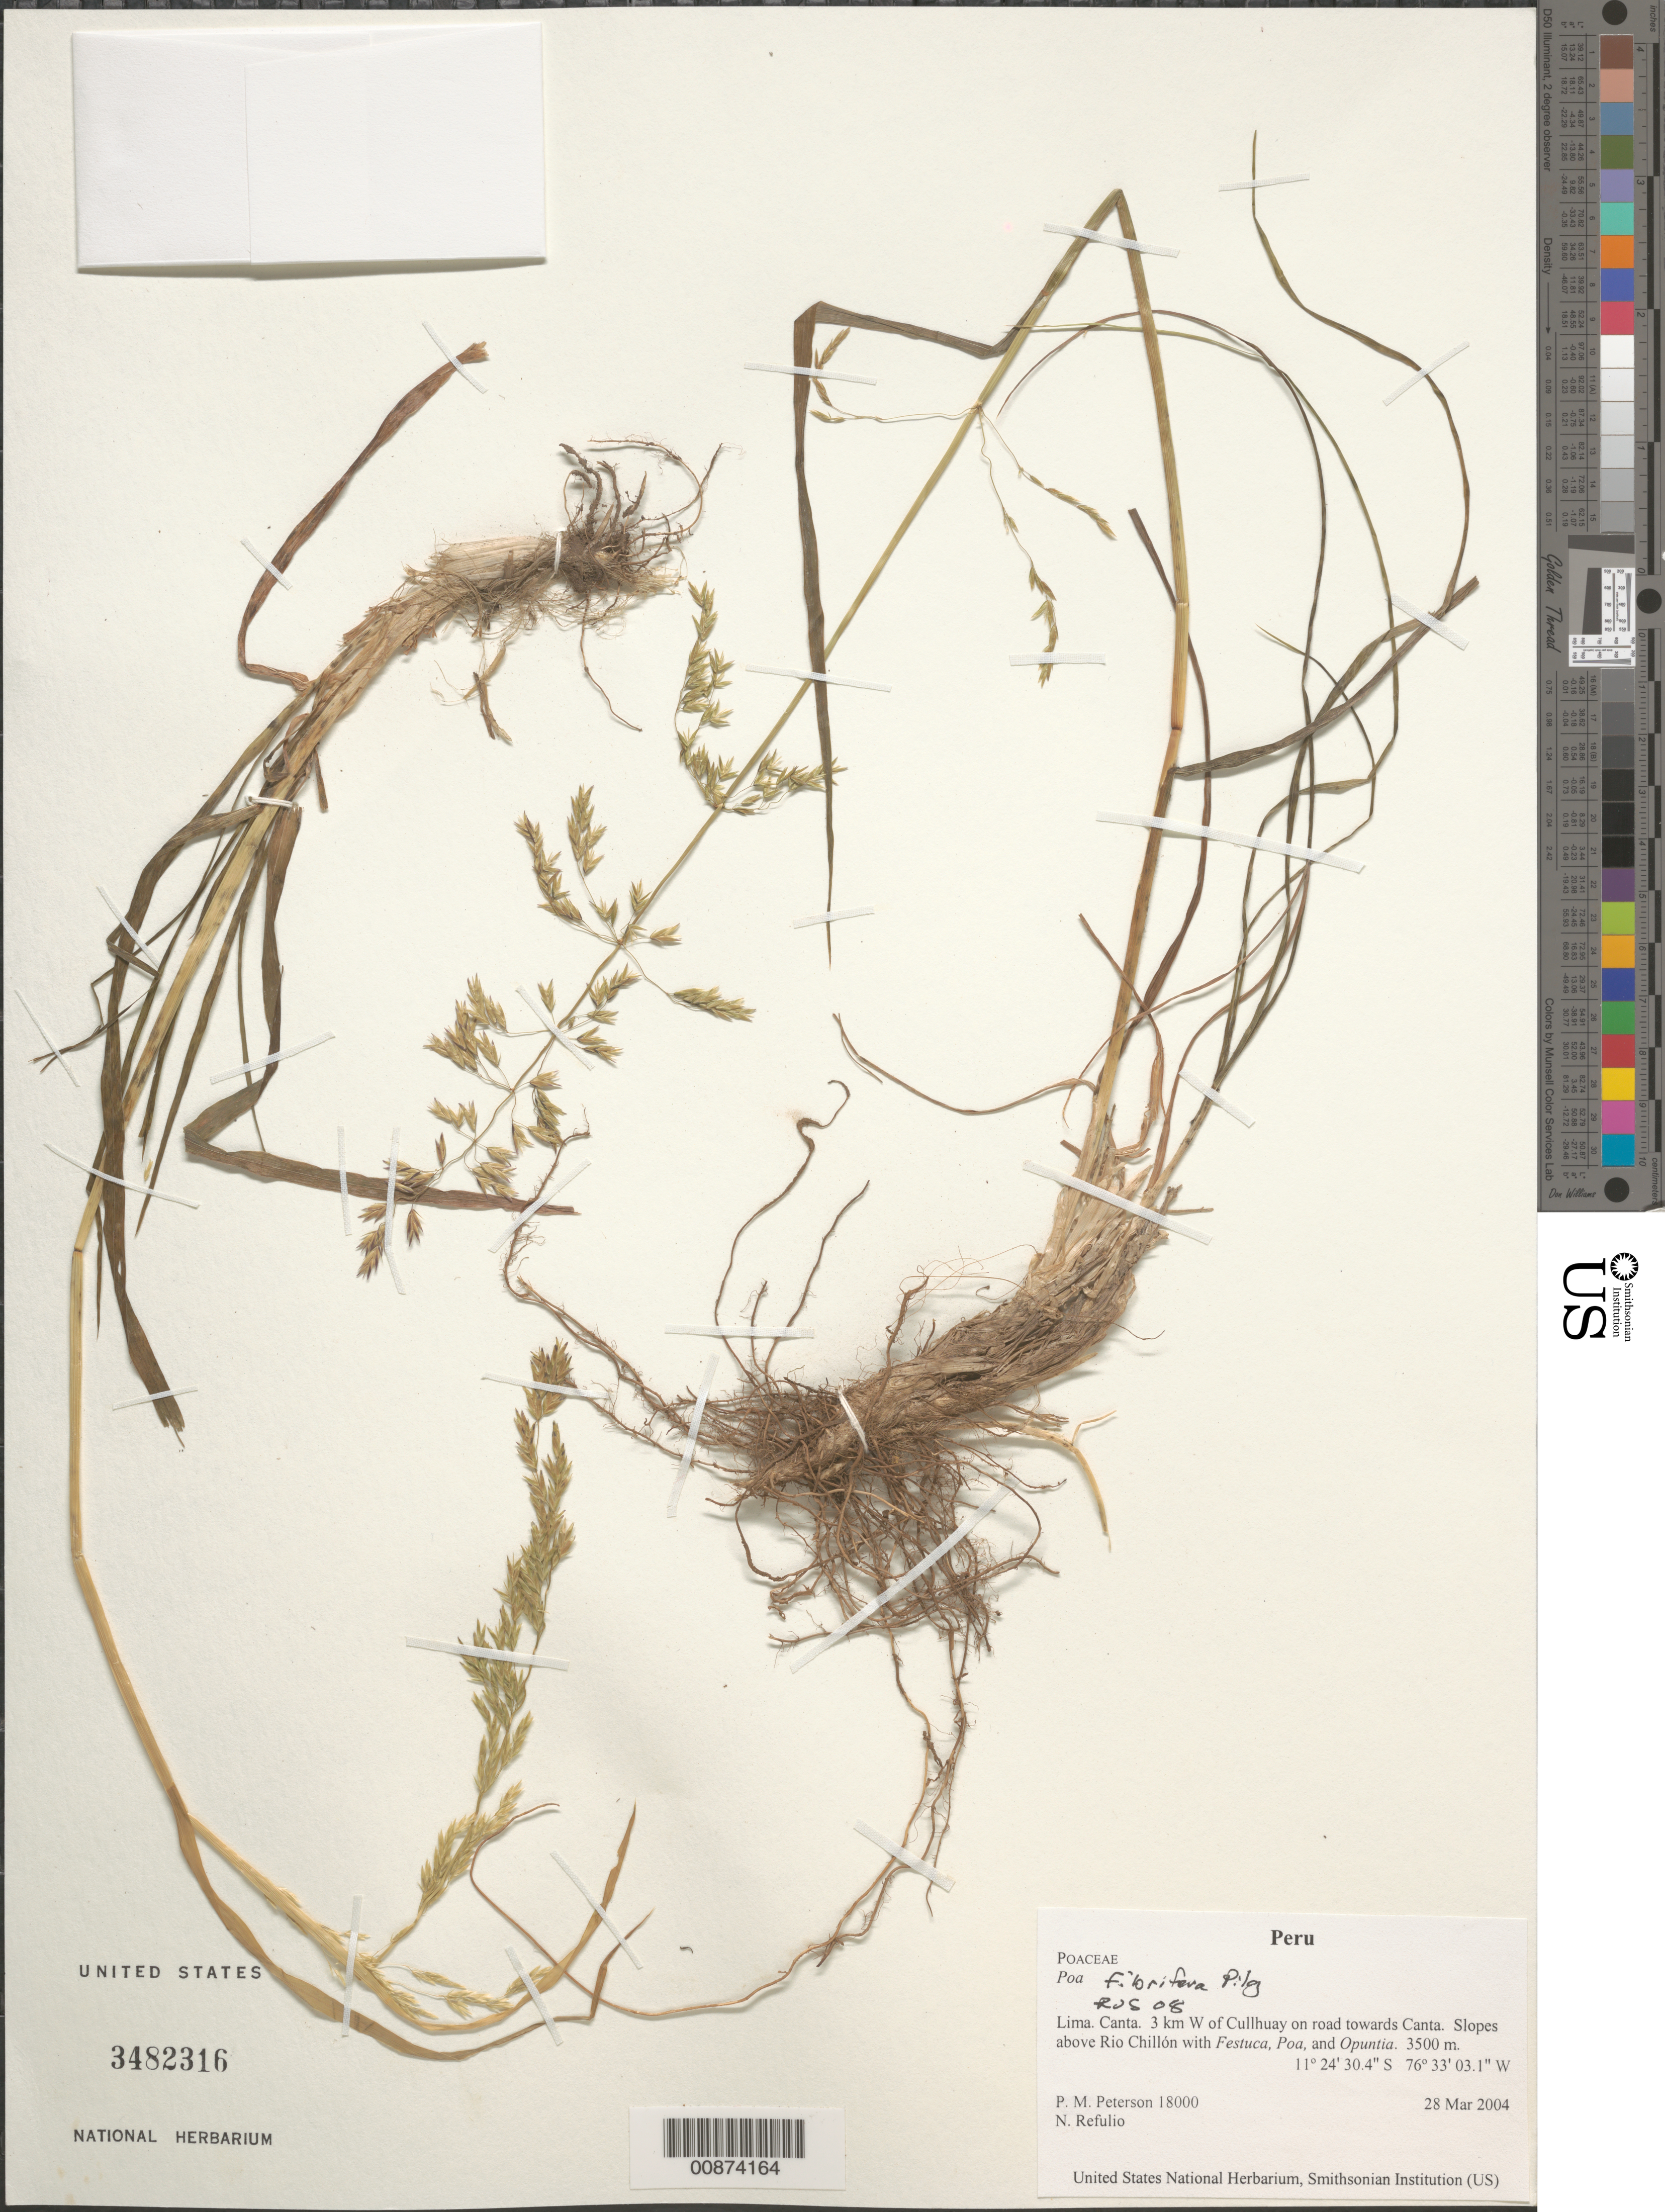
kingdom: Plantae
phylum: Tracheophyta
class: Liliopsida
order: Poales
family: Poaceae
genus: Poa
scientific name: Poa fibrifera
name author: Pilg.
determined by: Soreng, Robert J., Research Associate (BOT), Smithsonian Institution - National Museum of Natural History (UNITED STATES)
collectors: P. M. Peterson & N. Refulio-Rodríguez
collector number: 18000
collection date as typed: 28 Mar 2004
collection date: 2004-03-28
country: Peru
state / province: Lima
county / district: Canta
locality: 3 km W of Cullhuay on road towards Canta. Slopes above Rio Chillón with Festuca, Poa, and Opuntia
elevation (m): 3500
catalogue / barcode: US 3482316